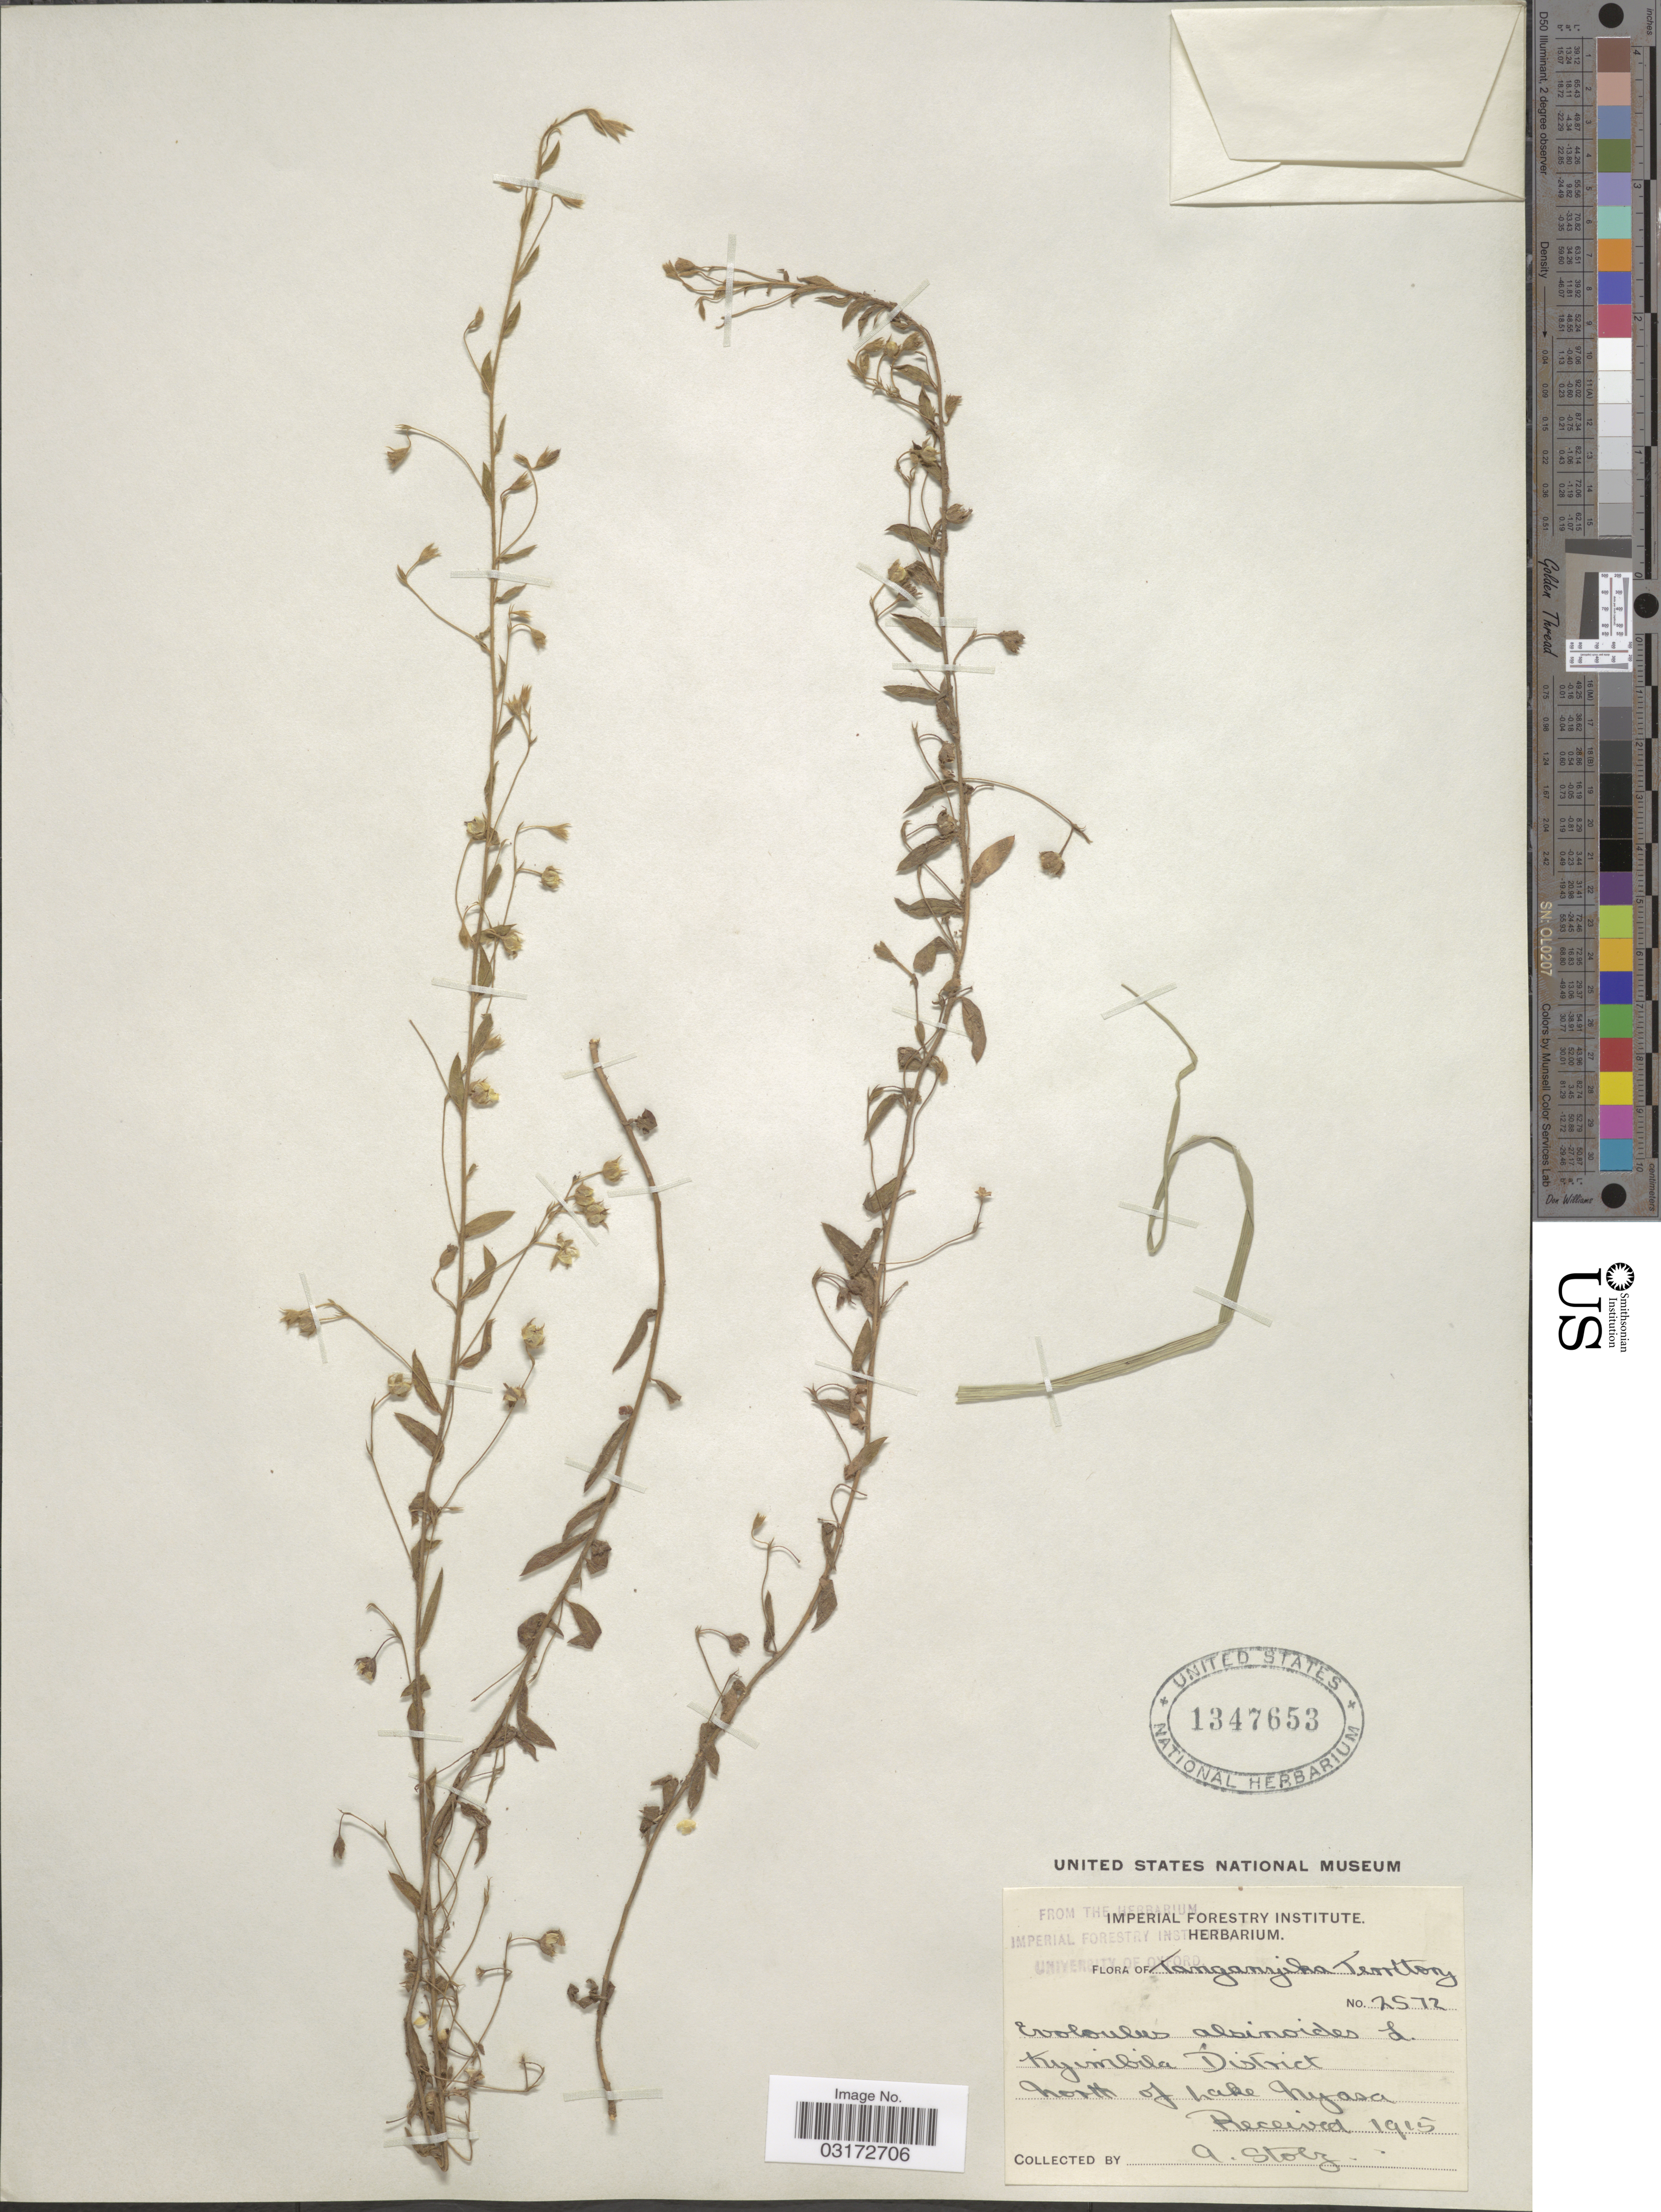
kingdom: Plantae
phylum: Tracheophyta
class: Magnoliopsida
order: Solanales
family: Convolvulaceae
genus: Evolvulus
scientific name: Evolvulus alsinoides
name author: (L.) L.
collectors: A. Stolz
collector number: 2572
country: Tanzania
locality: Tanganyika Territory. Kyimbila District. North of Lake Nyasa.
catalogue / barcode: US 1347653